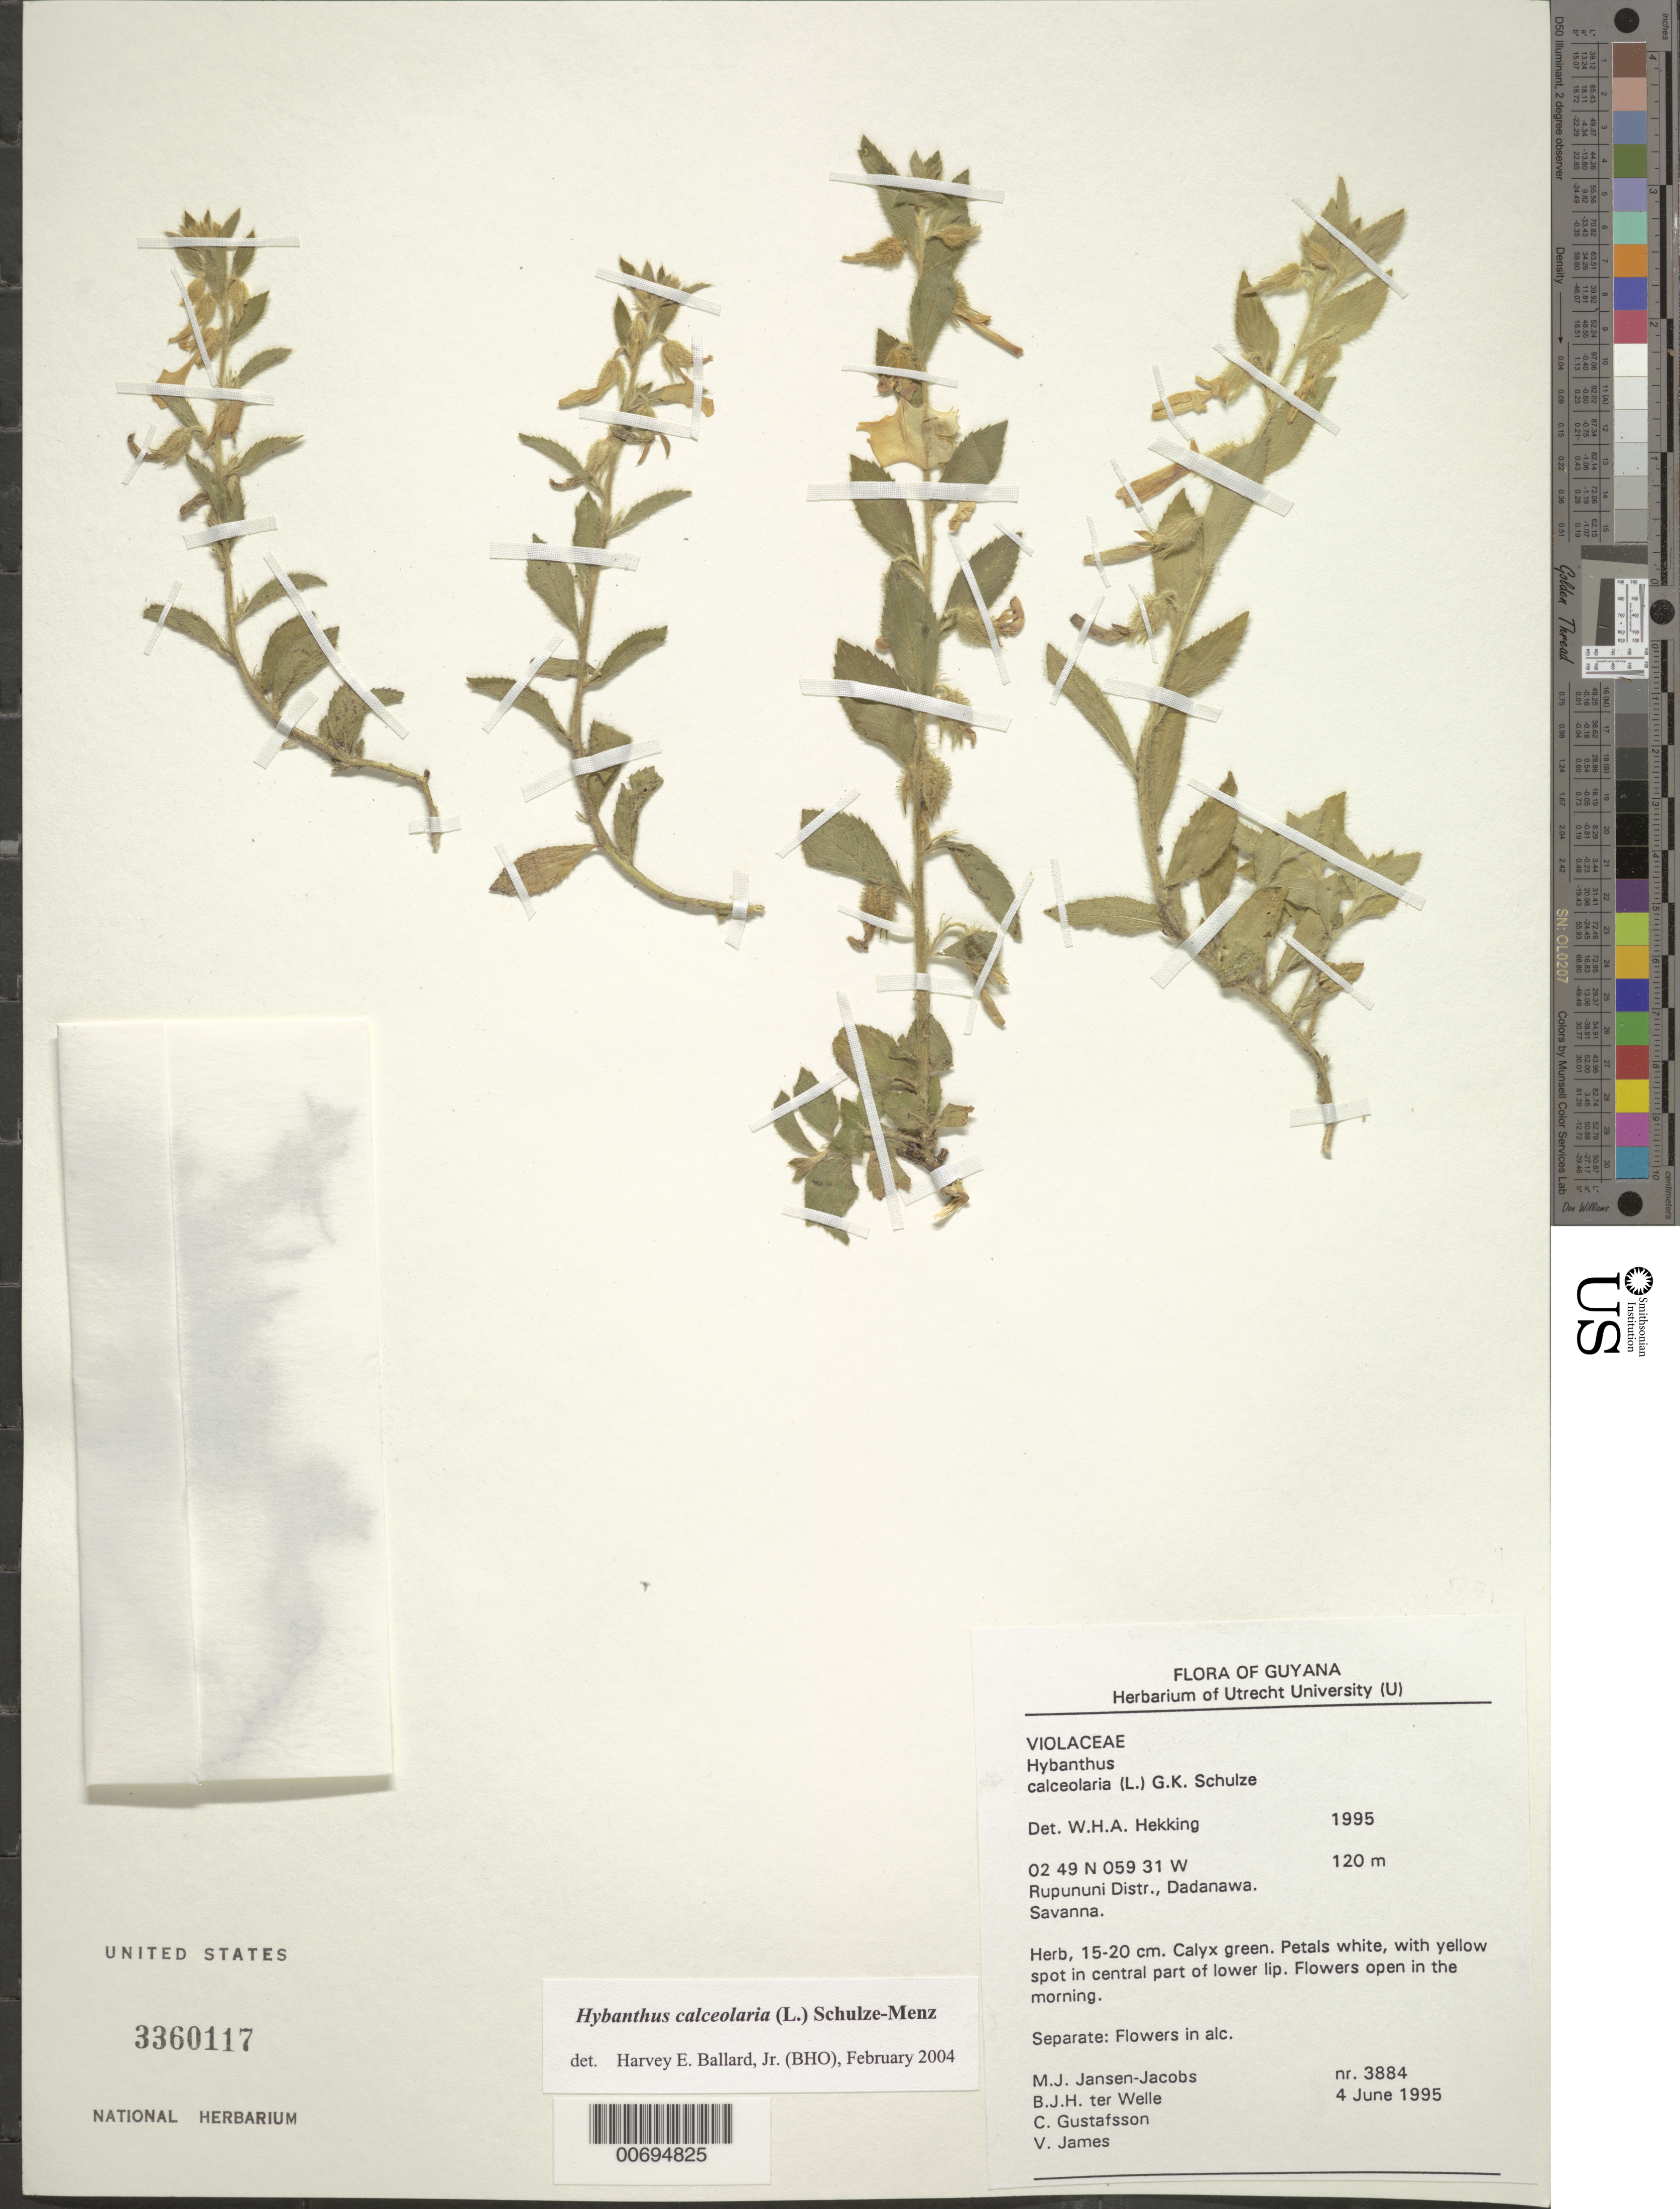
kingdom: Plantae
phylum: Tracheophyta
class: Magnoliopsida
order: Malpighiales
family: Violaceae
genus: Pombalia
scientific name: Pombalia calceolaria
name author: (L.) Paula-Souza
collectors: M. J. Jansen-Jacobs, B. Welle, C. G. Gustafsson & V. James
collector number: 3884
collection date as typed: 4-Jun-95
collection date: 1995-06-04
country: Guyana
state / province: U. Takutu-U. Essequibo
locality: Dadanawa, Rupununi River, Rupununi District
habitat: Savanna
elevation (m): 120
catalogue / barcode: US 3360117